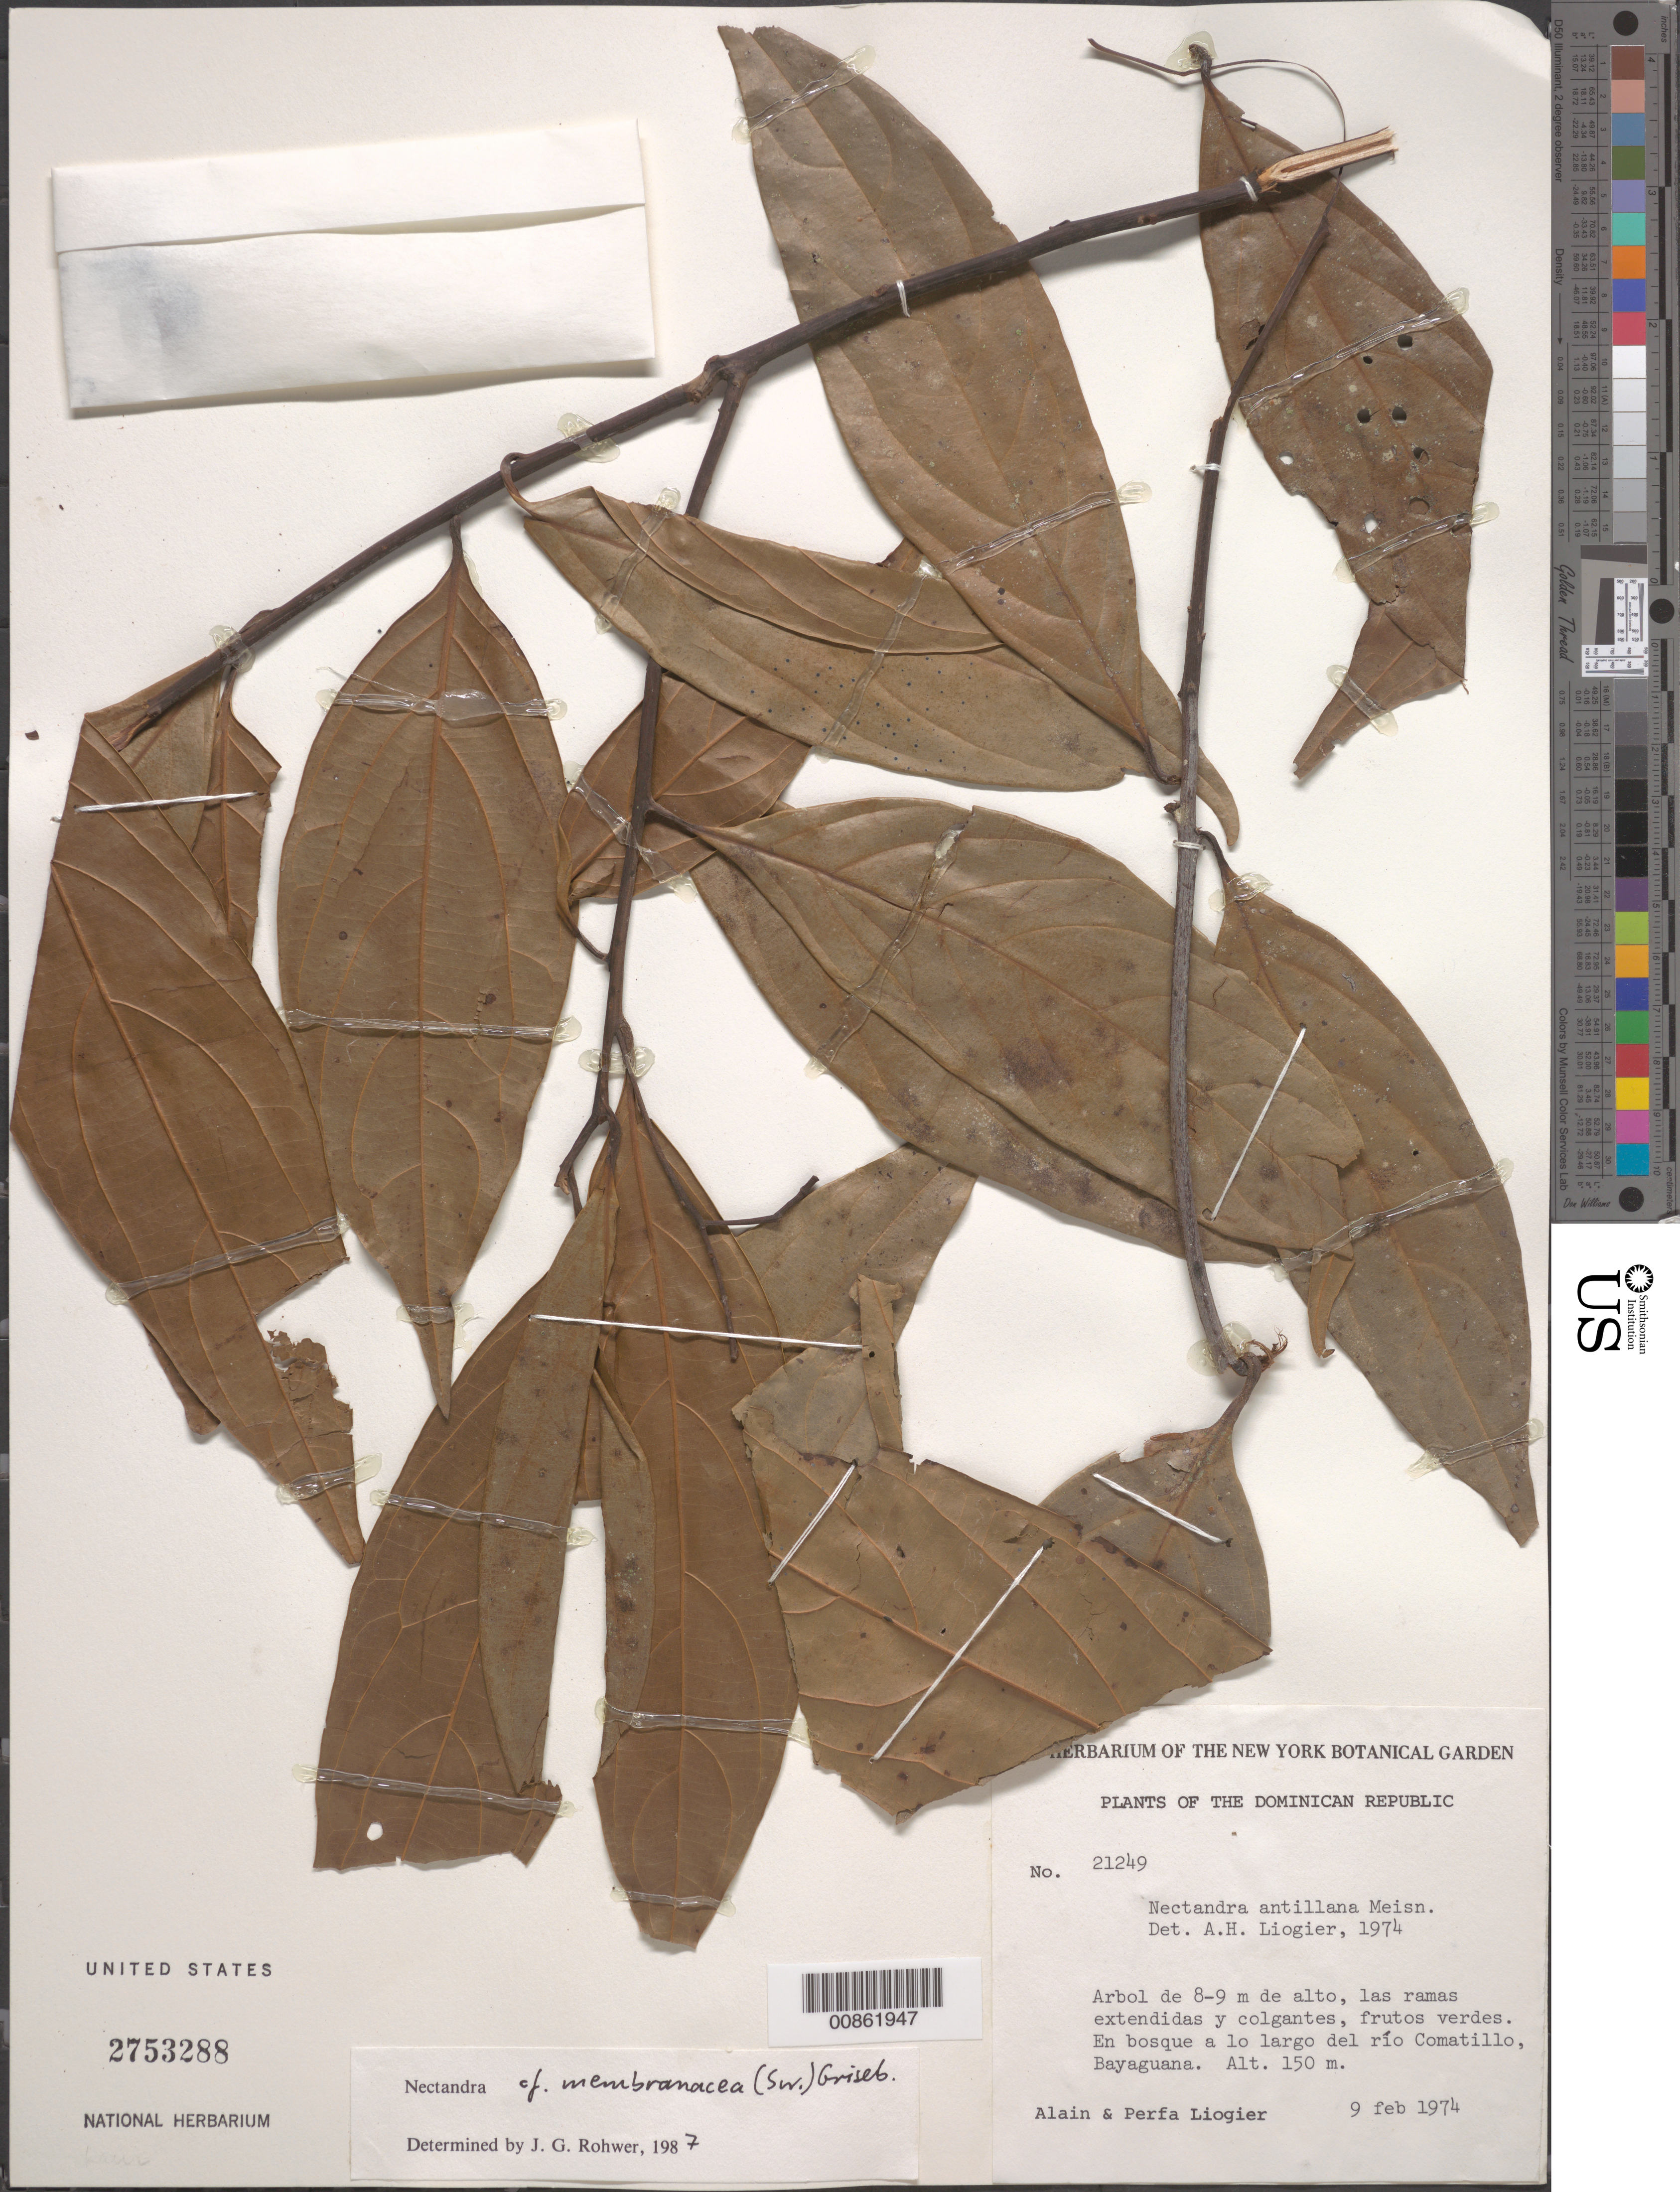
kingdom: Plantae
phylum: Tracheophyta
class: Magnoliopsida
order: Laurales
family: Lauraceae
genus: Nectandra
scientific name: Nectandra membranacea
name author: (Sw.) Griseb.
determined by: Rohwer, J. G.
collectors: A. H. Liogier & M. P. Liogier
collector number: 21249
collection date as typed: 09 Feb 1974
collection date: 1974-02-09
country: Dominican Republic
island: Hispaniola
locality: A lo largo del Río Comatillo, Bayaguana.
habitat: En bosque a lo largo del río.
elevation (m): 150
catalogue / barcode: US 2753288